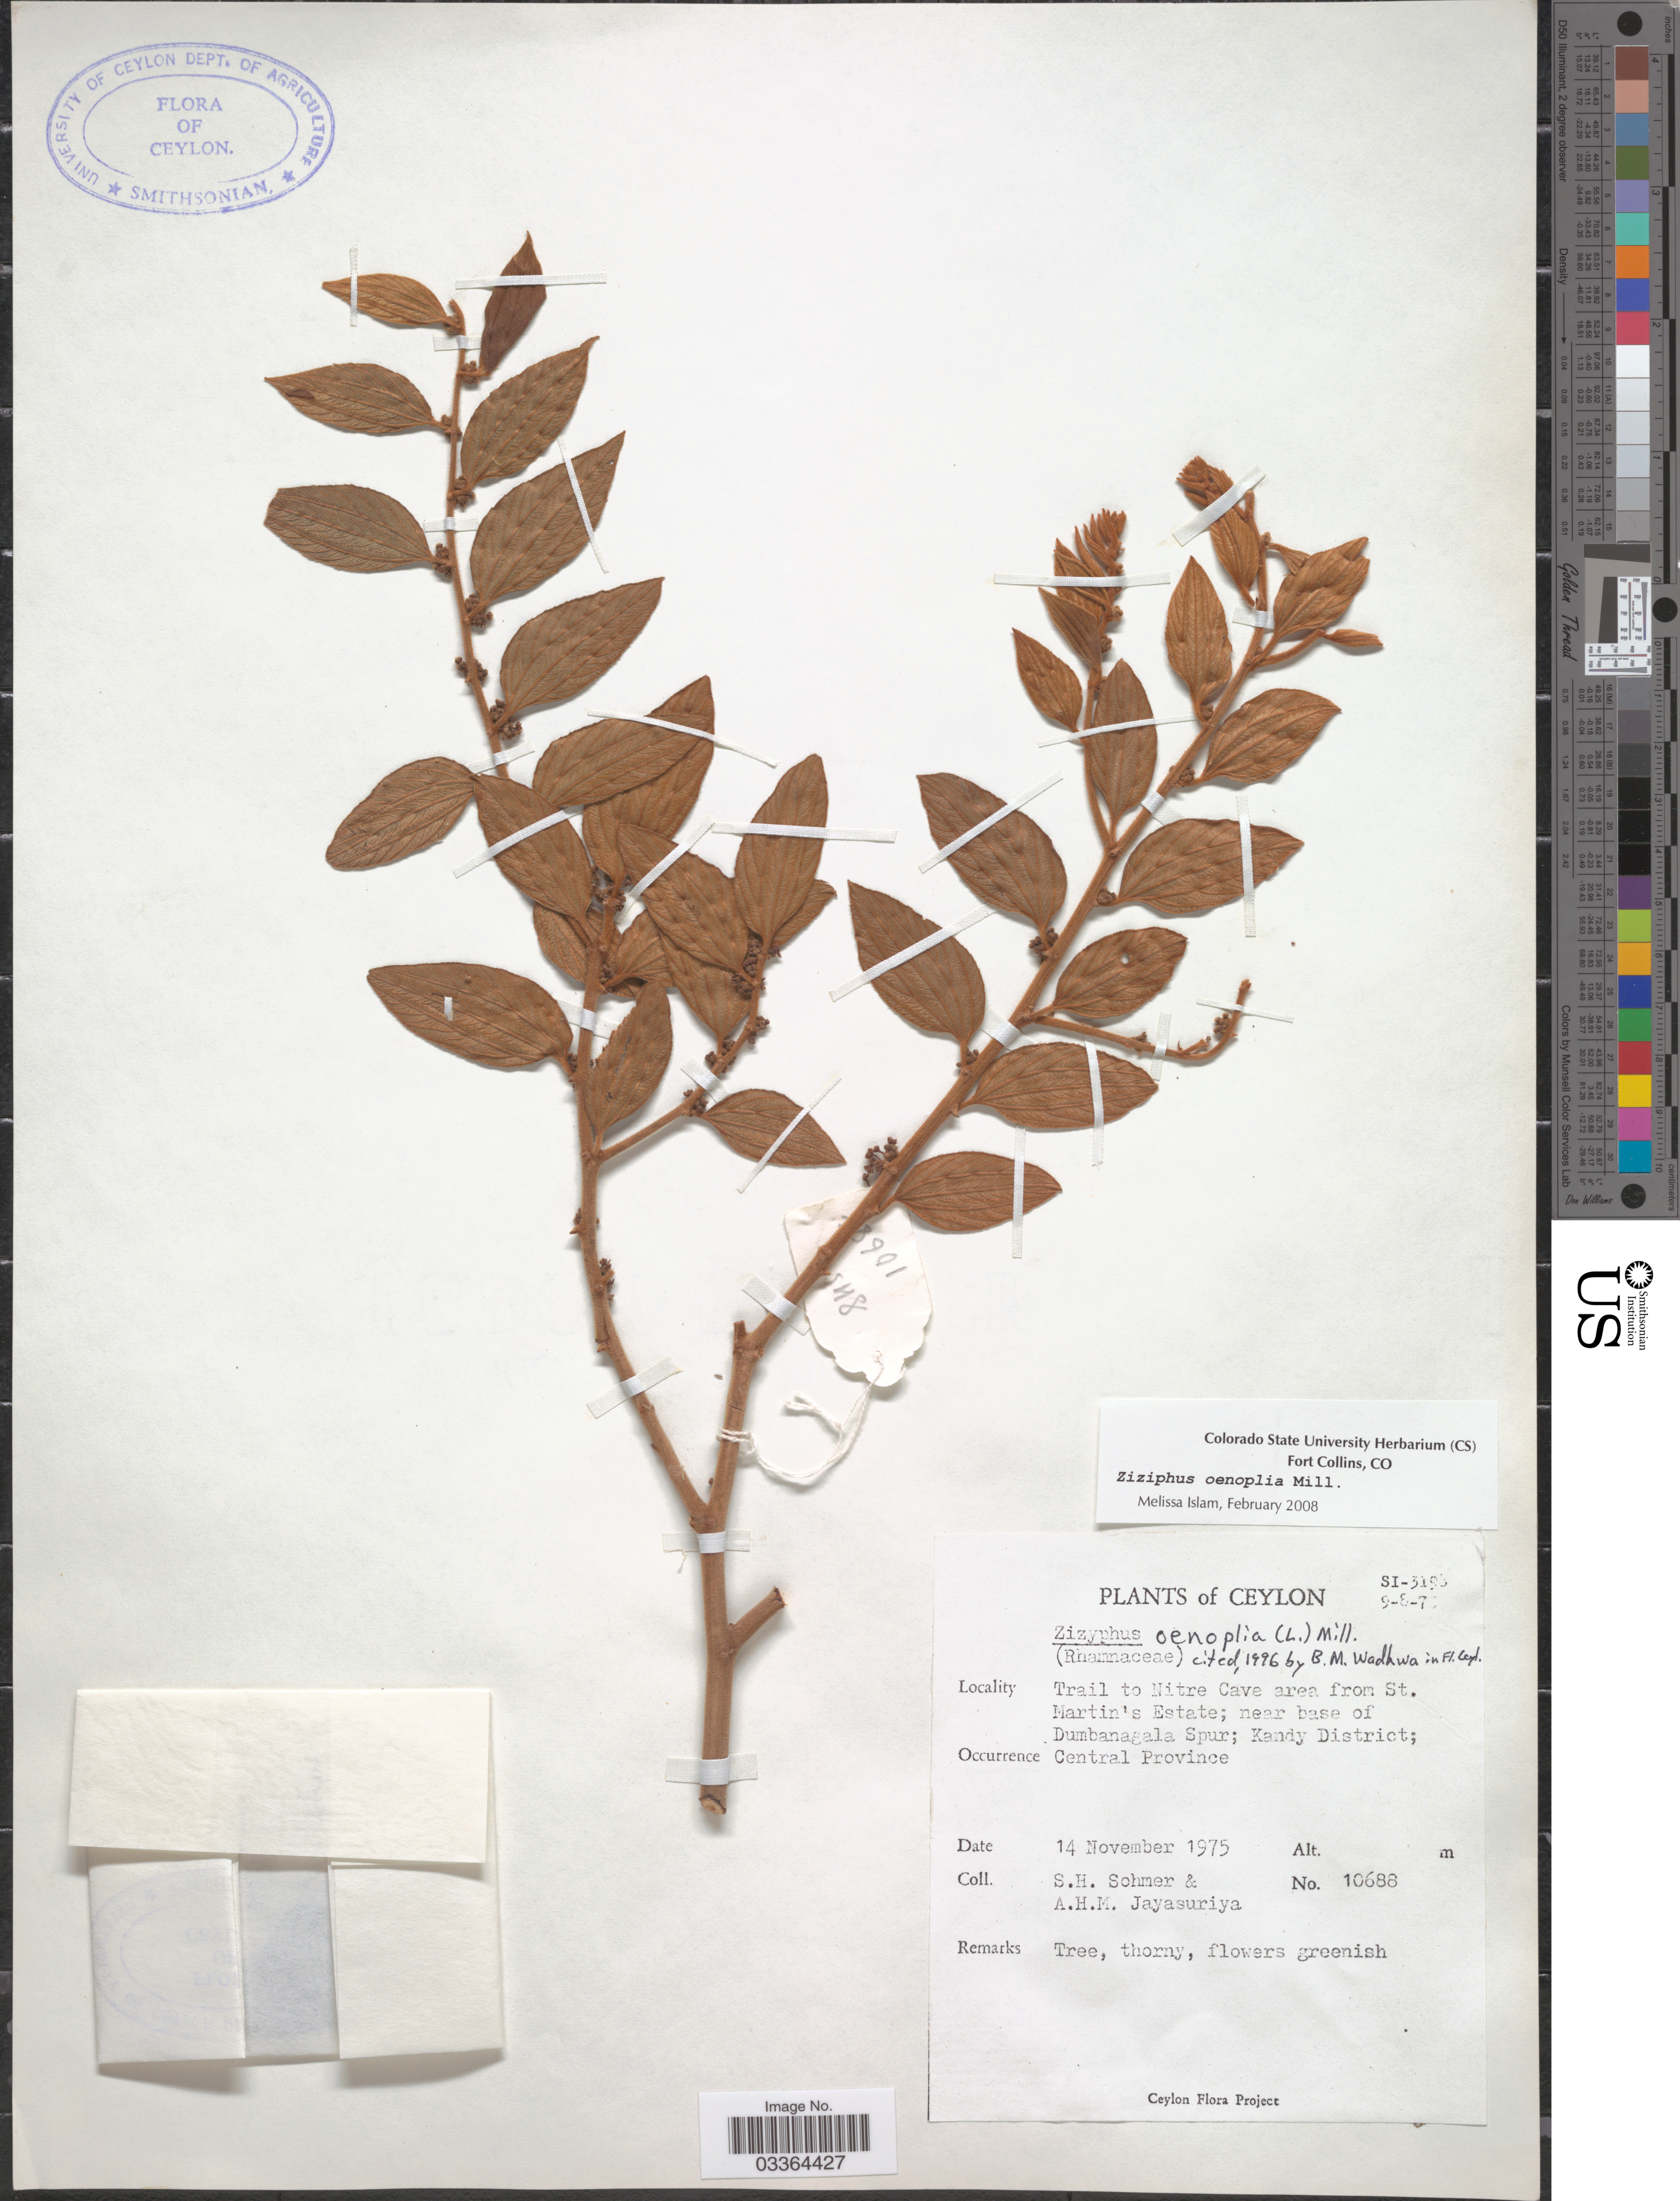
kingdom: Plantae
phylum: Tracheophyta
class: Magnoliopsida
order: Rosales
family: Rhamnaceae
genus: Ziziphus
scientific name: Ziziphus oenopolia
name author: (L.) Mill.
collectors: S. H. Sohmer & A. H. Jayasuriya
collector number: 10688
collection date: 1975-11-14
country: Sri Lanka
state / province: Central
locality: Ceylon. Trail to Nitre Cave area from St. Martin's Estate; near base of Dumbanagala Spur; Kandy District.